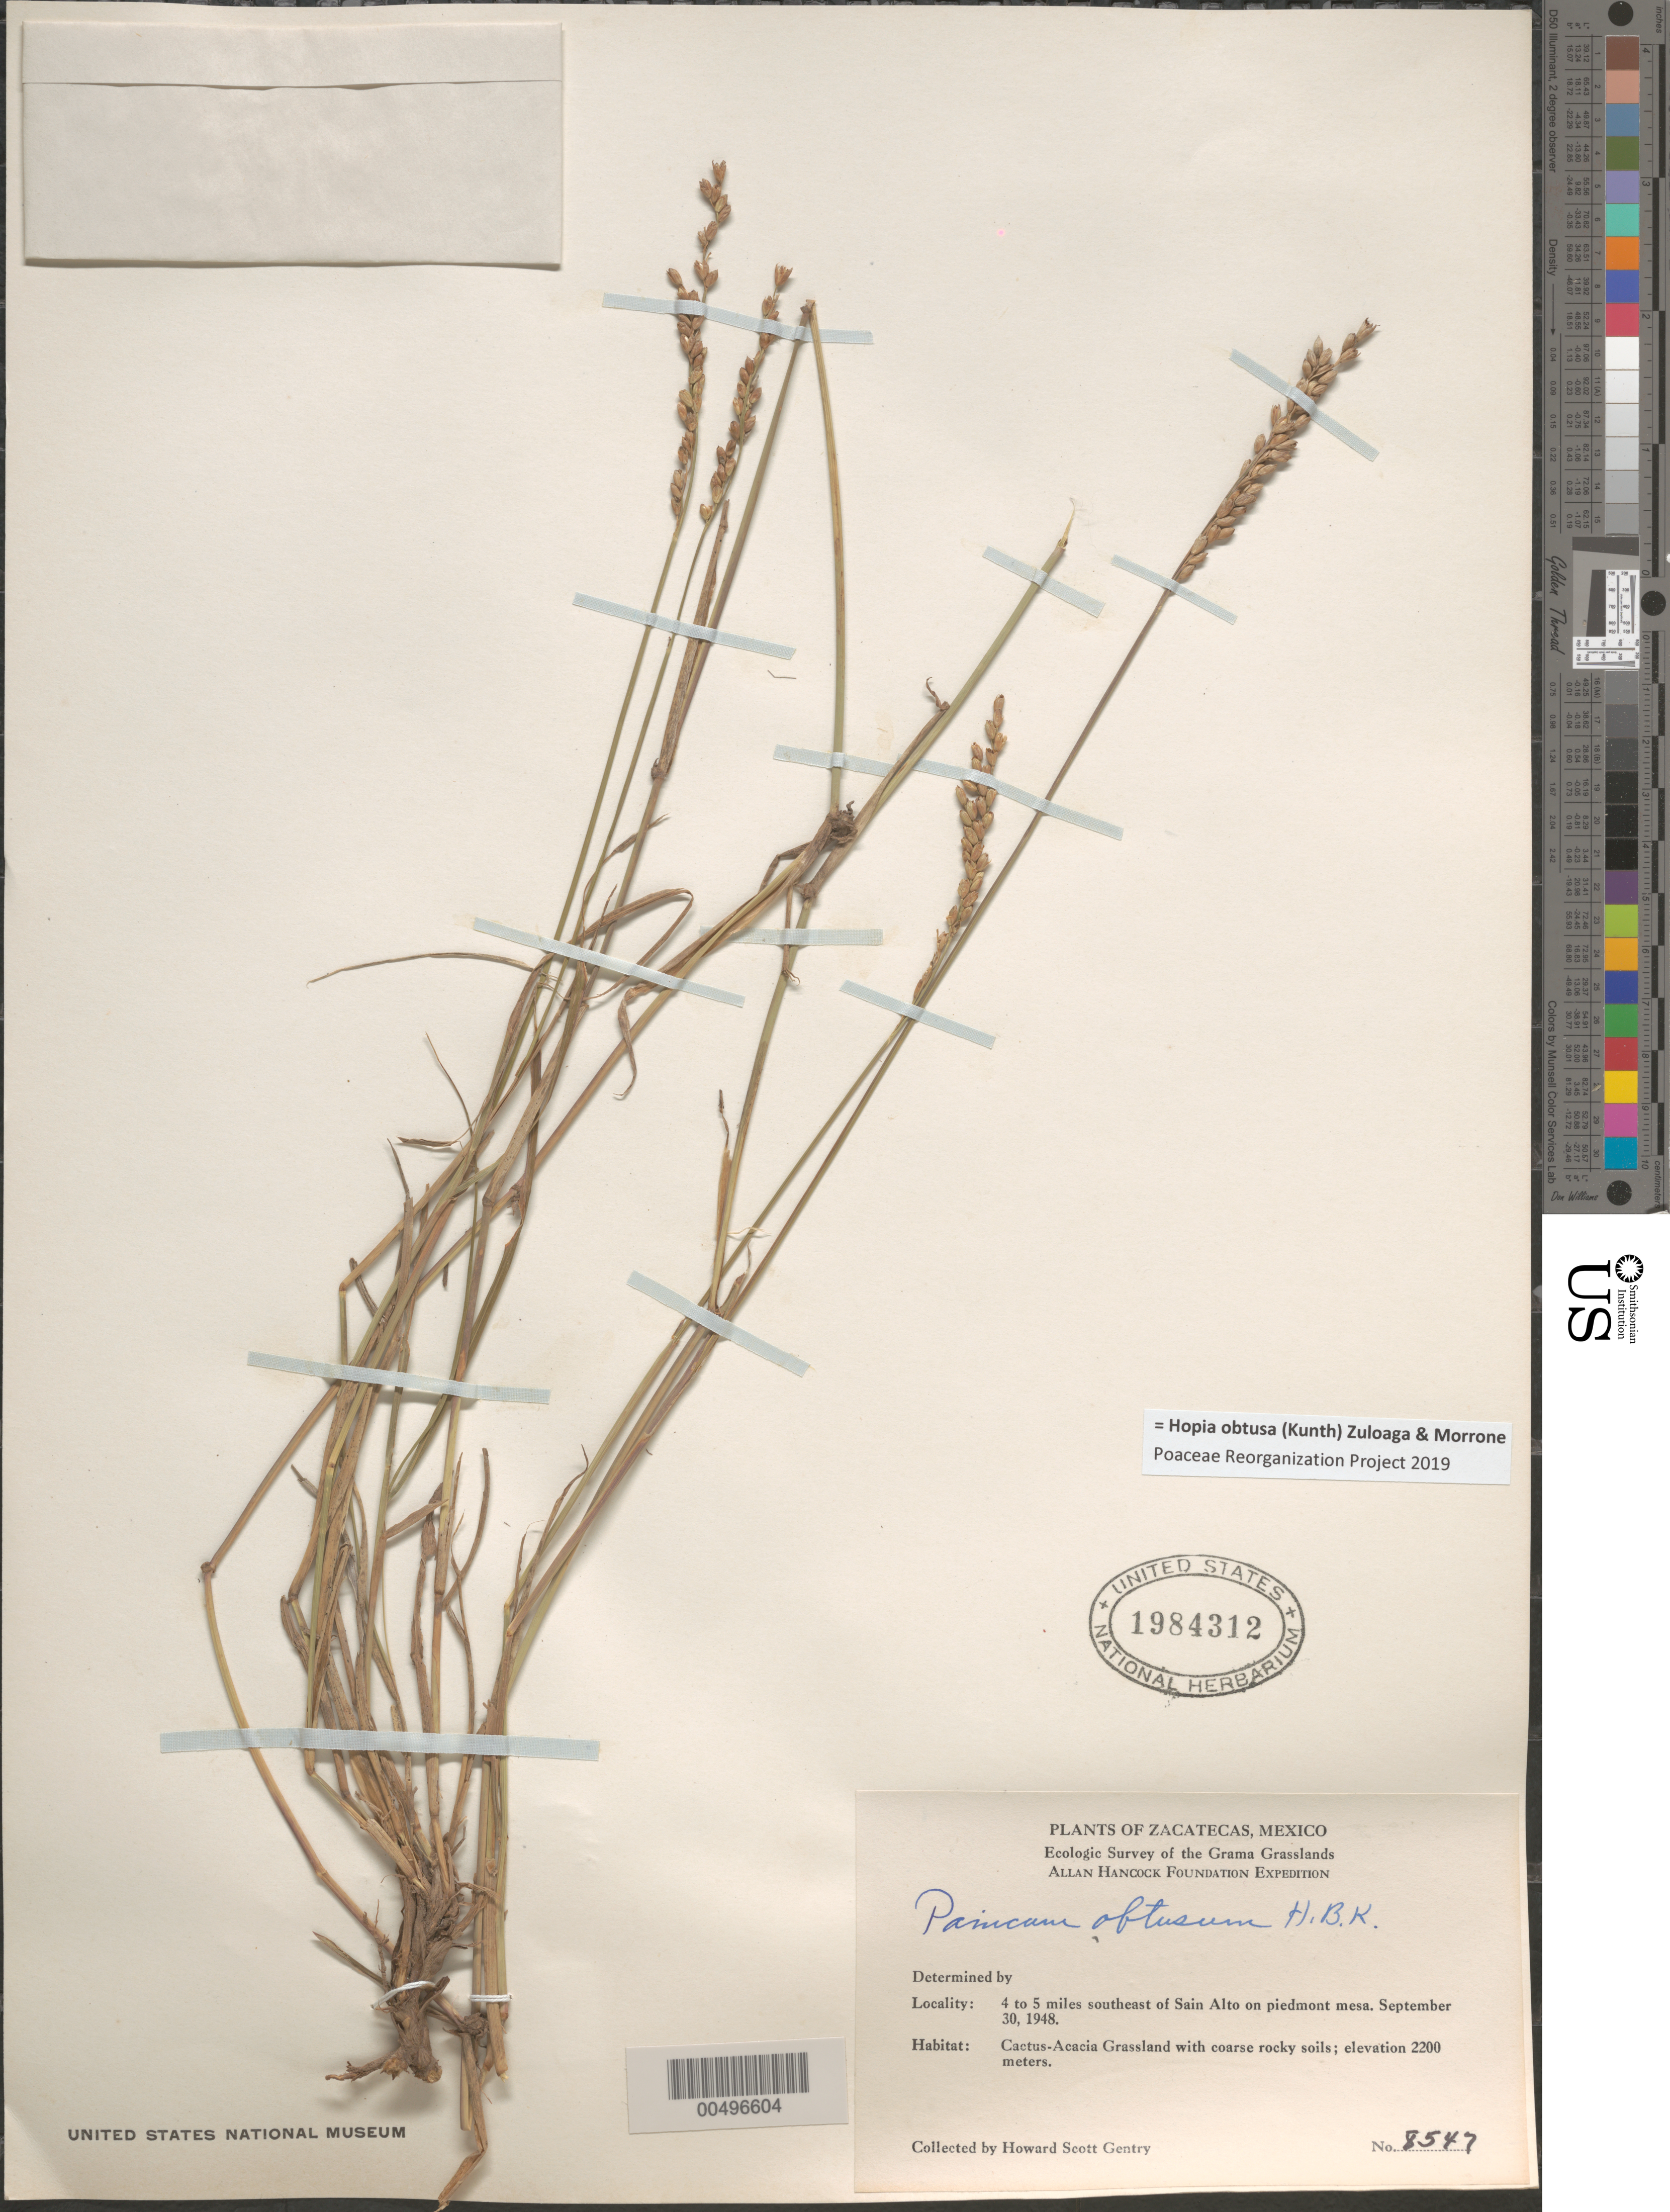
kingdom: Plantae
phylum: Tracheophyta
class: Liliopsida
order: Poales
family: Poaceae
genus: Panicum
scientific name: Panicum obtusum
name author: Kunth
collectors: H. S. Gentry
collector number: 9547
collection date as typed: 30 Sep 1948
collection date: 1948-09-30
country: Mexico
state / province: Zacatecas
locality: Grama Grasslands, 4-5 mi SE of Sain Alto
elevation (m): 2200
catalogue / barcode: US 1984312